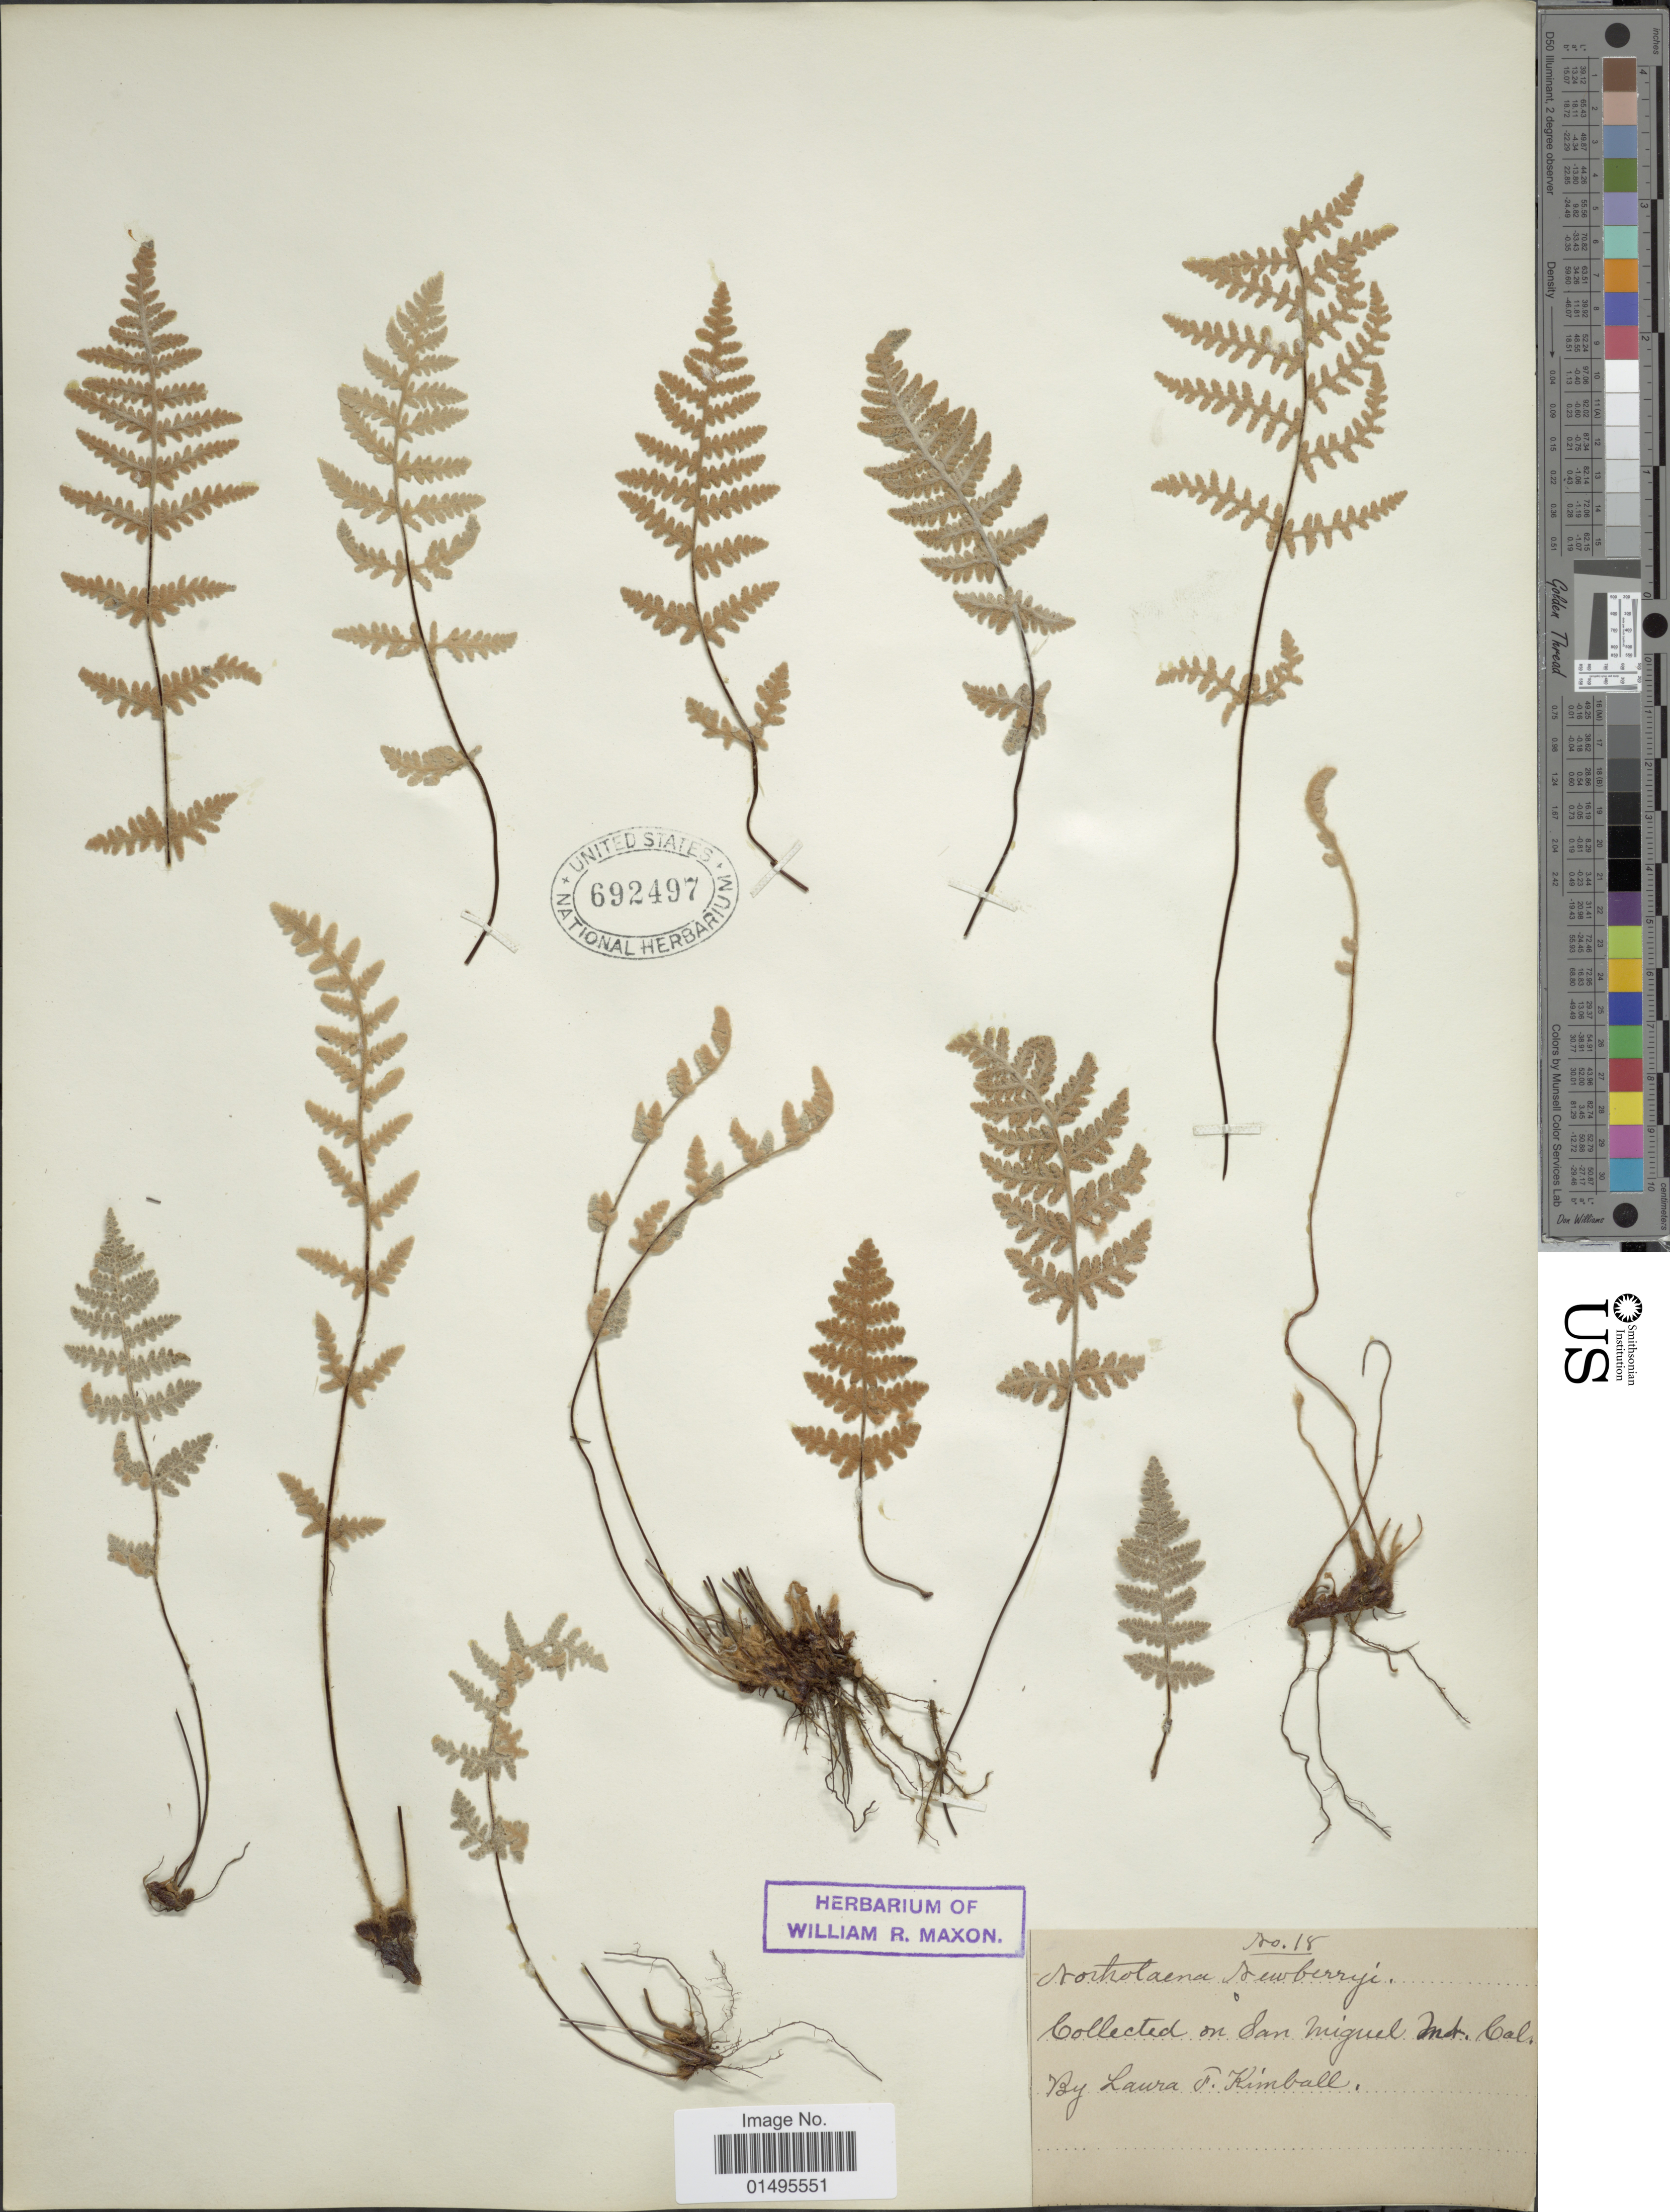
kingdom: Plantae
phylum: Tracheophyta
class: Polypodiopsida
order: Polypodiales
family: Pteridaceae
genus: Notholaena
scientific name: Notholaena newberryi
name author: D.C. Eaton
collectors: L. Kimball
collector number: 18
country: United States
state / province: California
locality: San Miguel Mt.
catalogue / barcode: US 692497